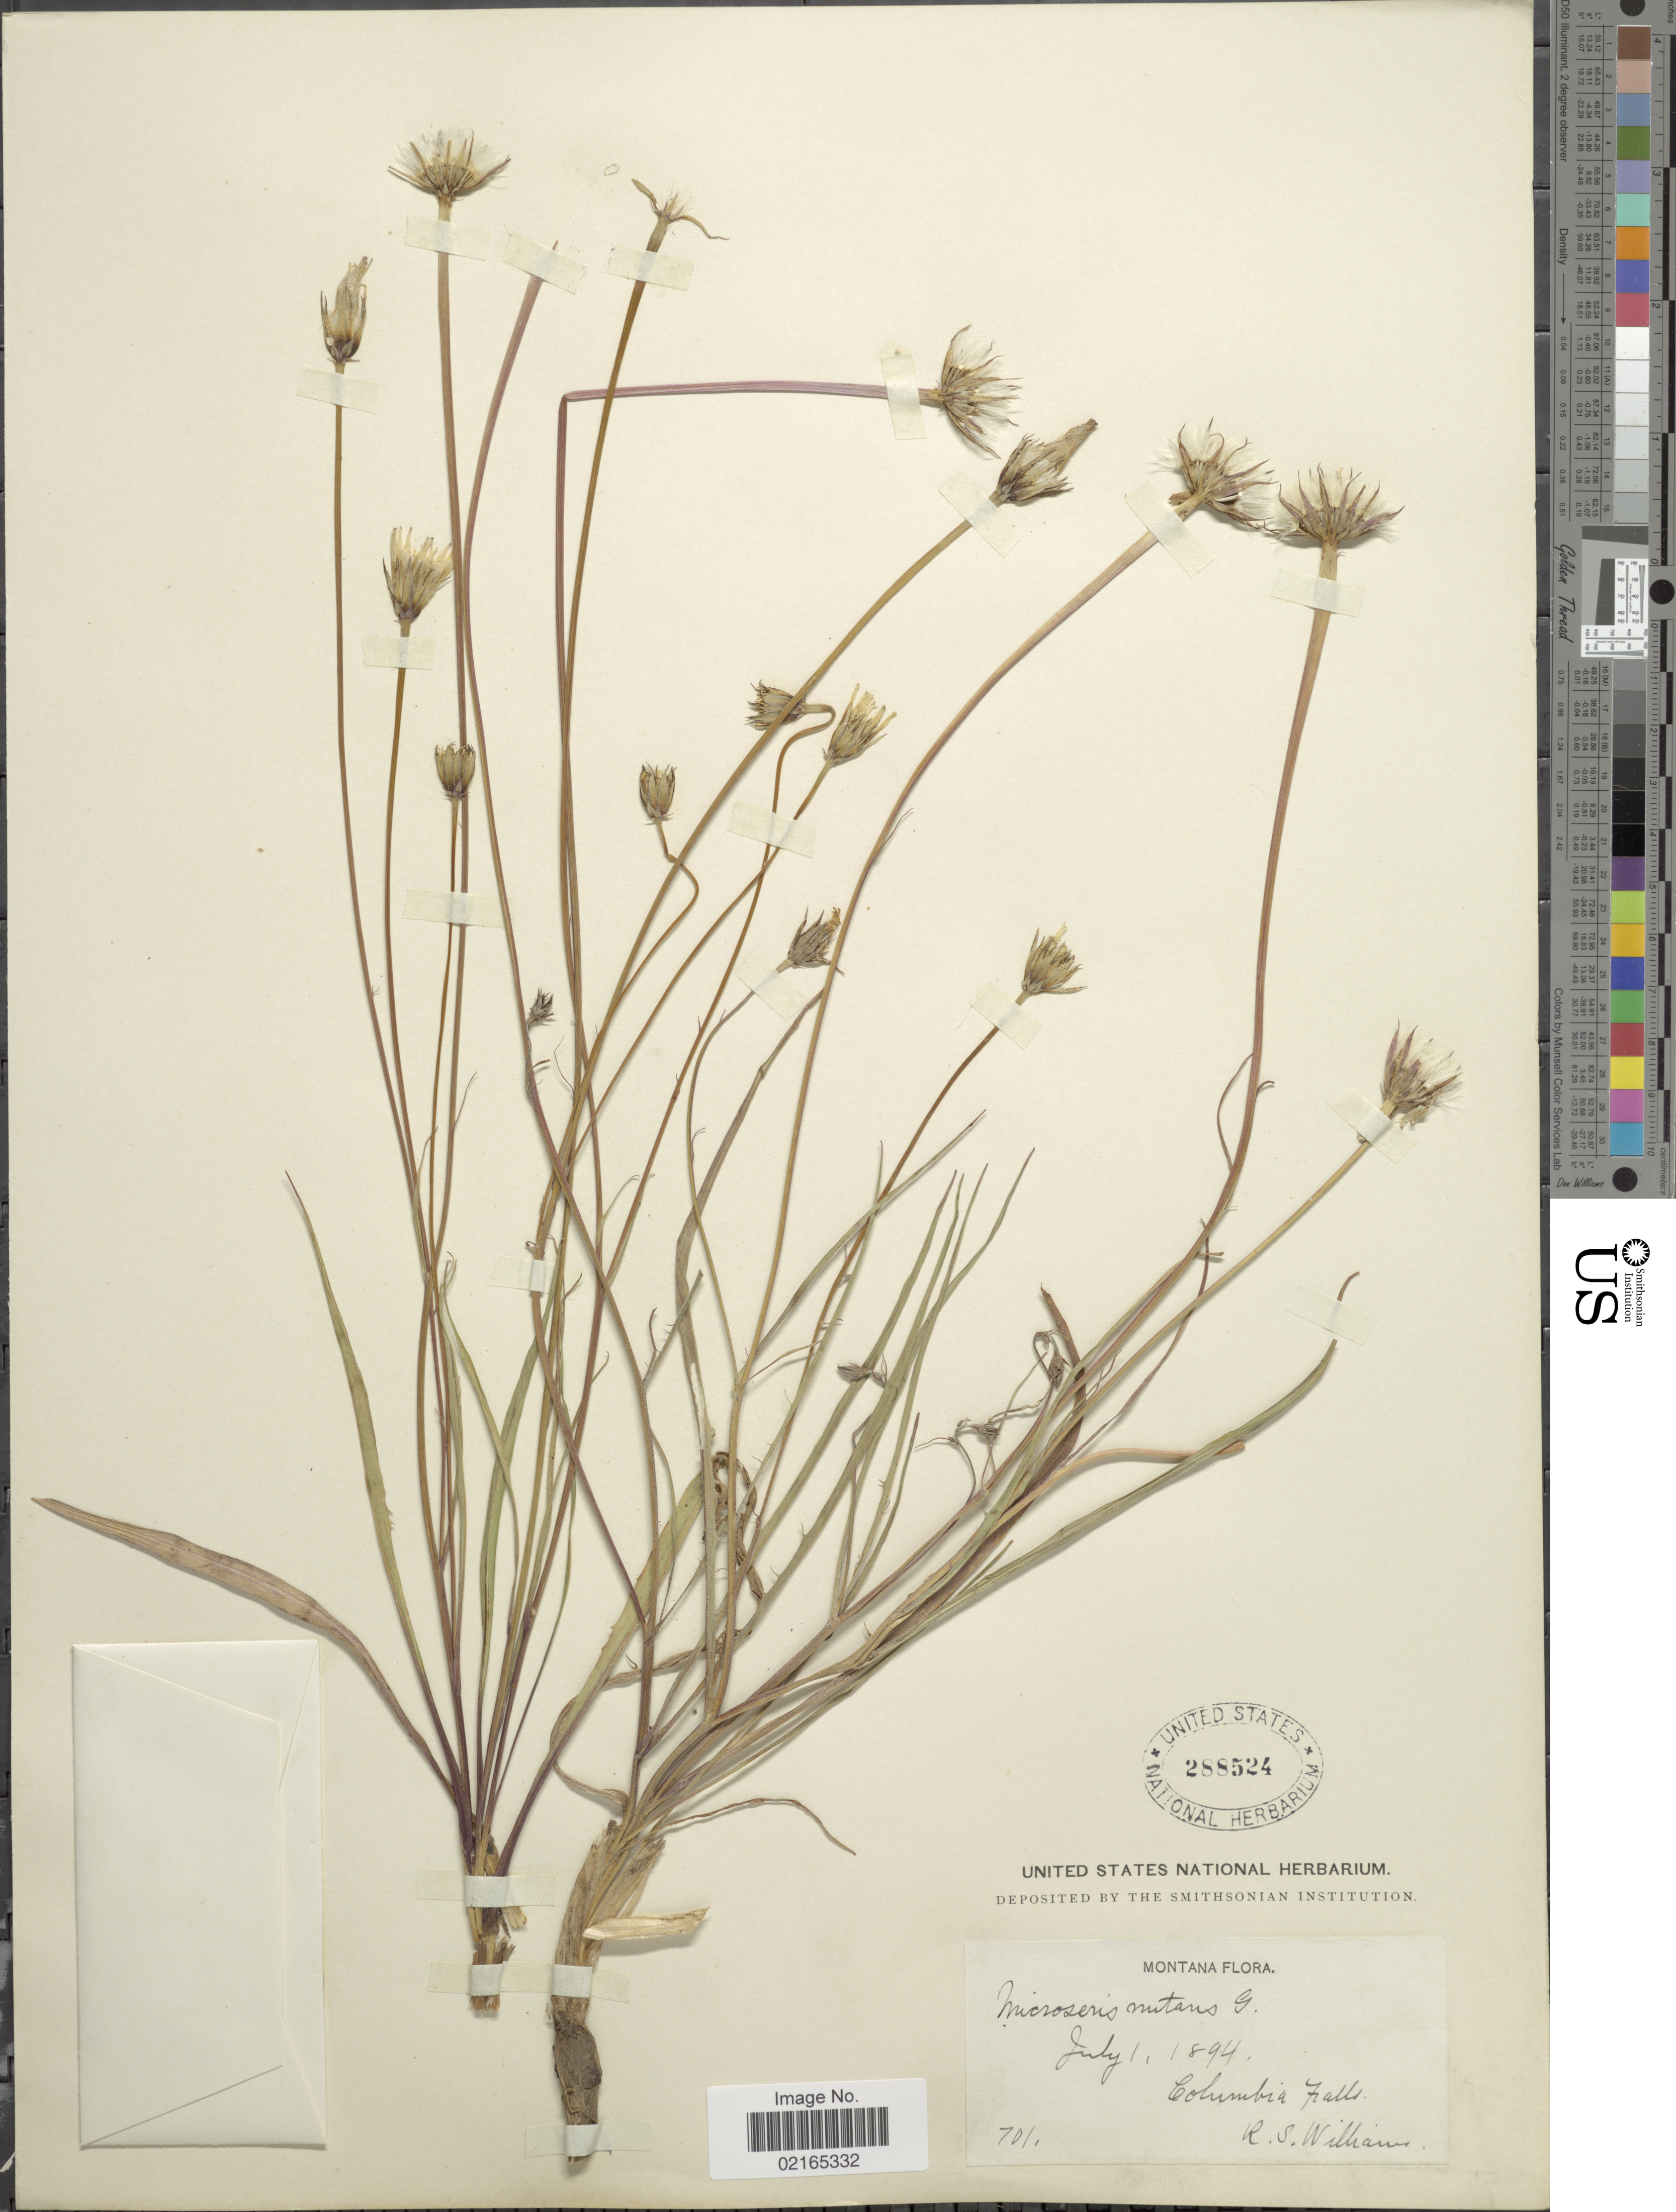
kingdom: Plantae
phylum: Tracheophyta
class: Magnoliopsida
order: Asterales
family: Asteraceae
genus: Microseris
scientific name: Microseris nutans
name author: (Hook.) Sch. Bip.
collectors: R. William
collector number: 701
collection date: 1894-07-01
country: United States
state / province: Montana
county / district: Flathead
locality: Columbia Falls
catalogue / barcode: US 288524